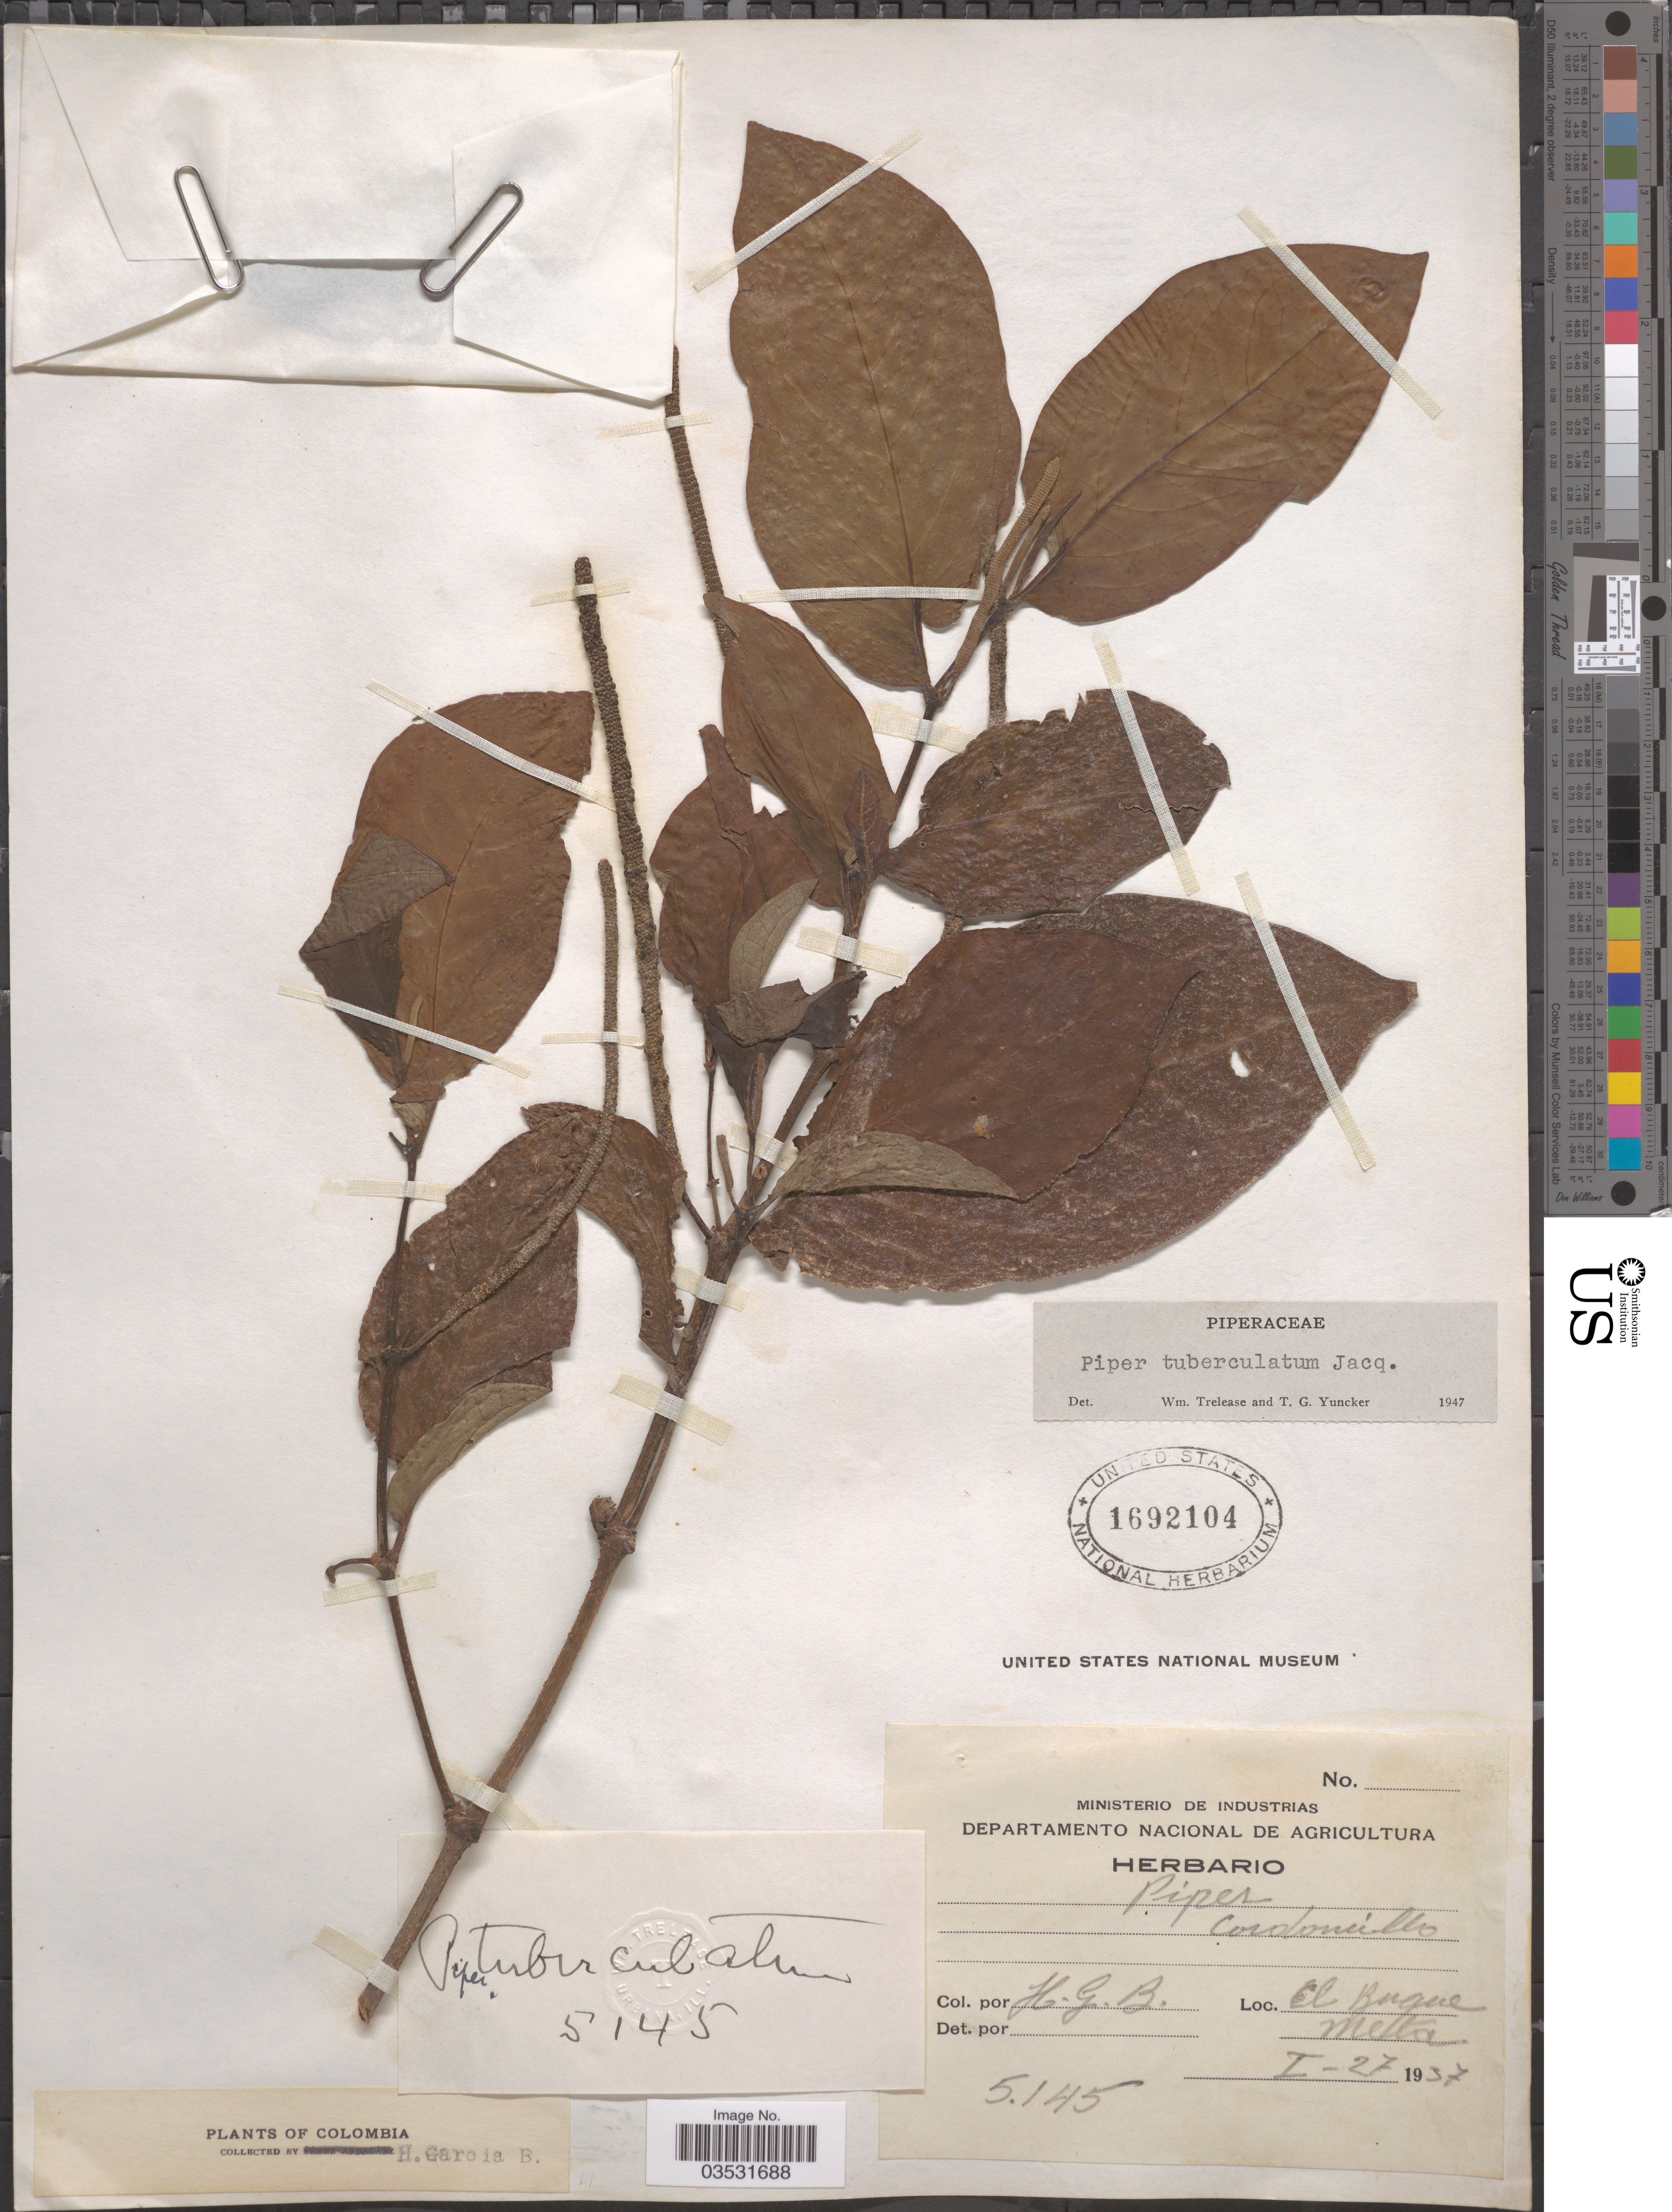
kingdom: Plantae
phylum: Tracheophyta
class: Magnoliopsida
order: Piperales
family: Piperaceae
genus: Piper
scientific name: Piper tuberculatum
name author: Jacq.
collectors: H. García B.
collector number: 5145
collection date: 1937-01-27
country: Colombia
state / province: Meta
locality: El Buque.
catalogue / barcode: US 1692104